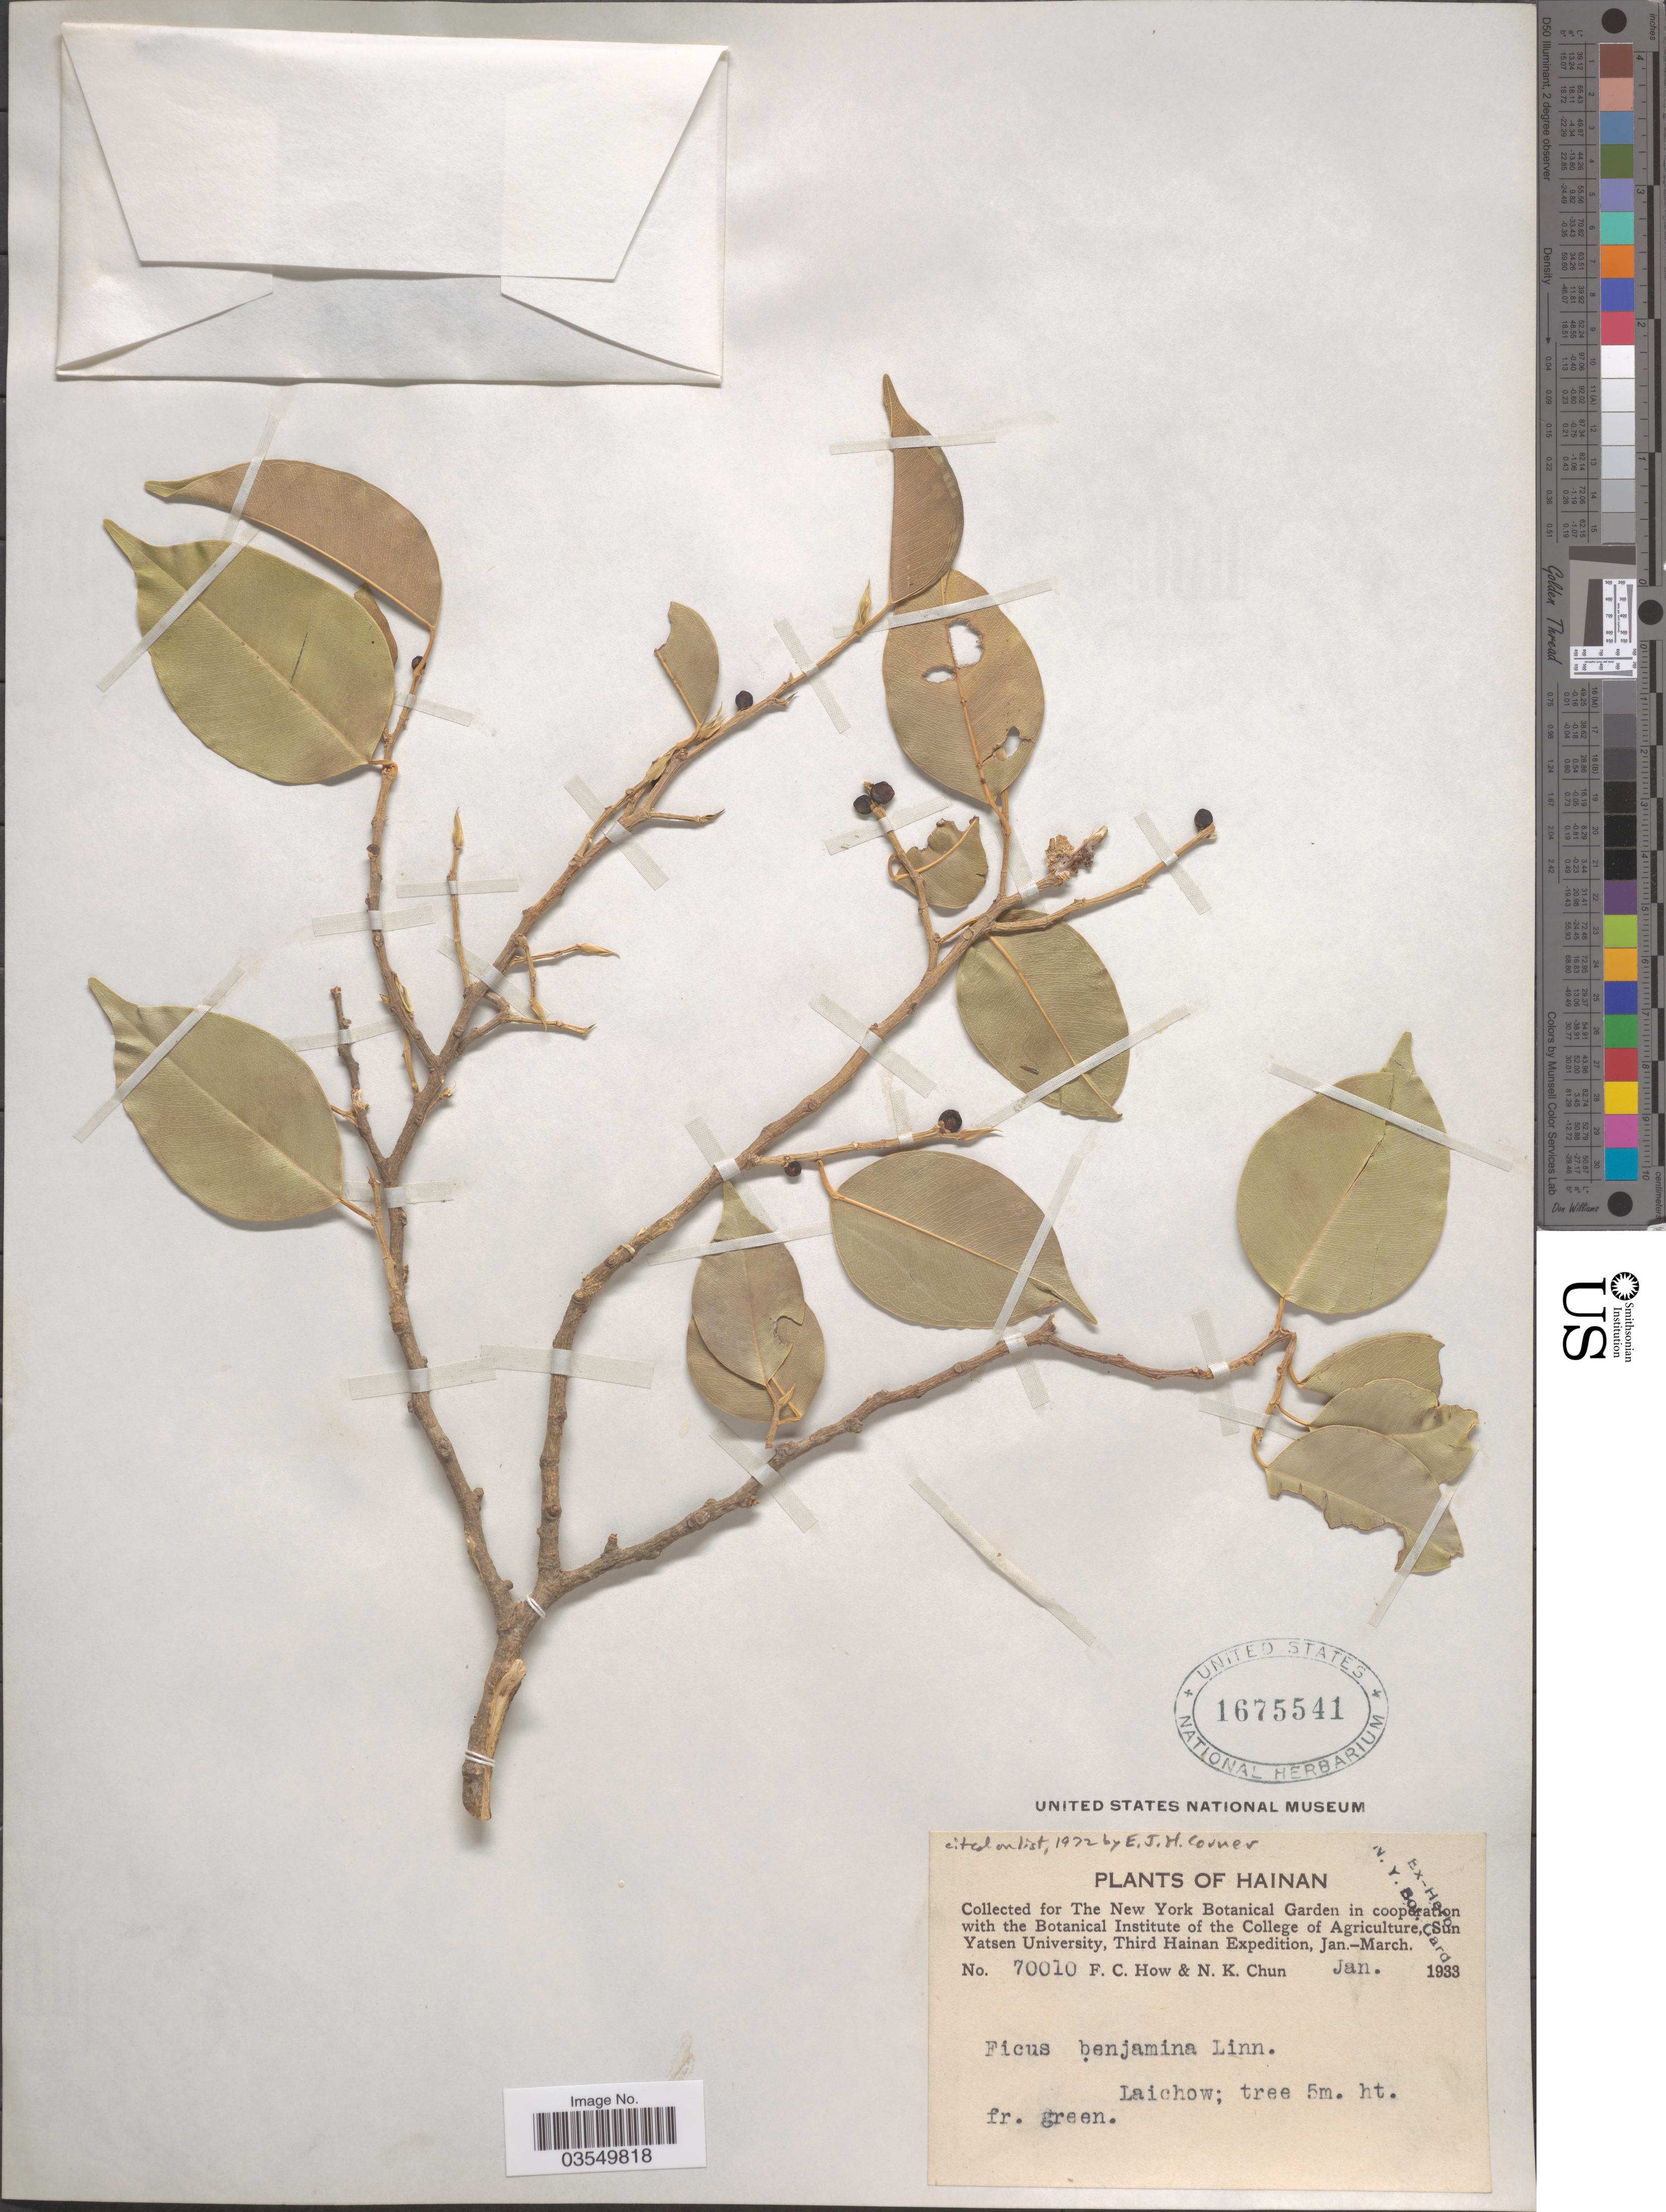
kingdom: Plantae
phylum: Tracheophyta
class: Magnoliopsida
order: Rosales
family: Moraceae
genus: Ficus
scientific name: Ficus benjamina var. benjamina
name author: L.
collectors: F. C. How & N. K. Chun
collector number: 70010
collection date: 1933-01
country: China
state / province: Hainan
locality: Laichow.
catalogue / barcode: US 1675541